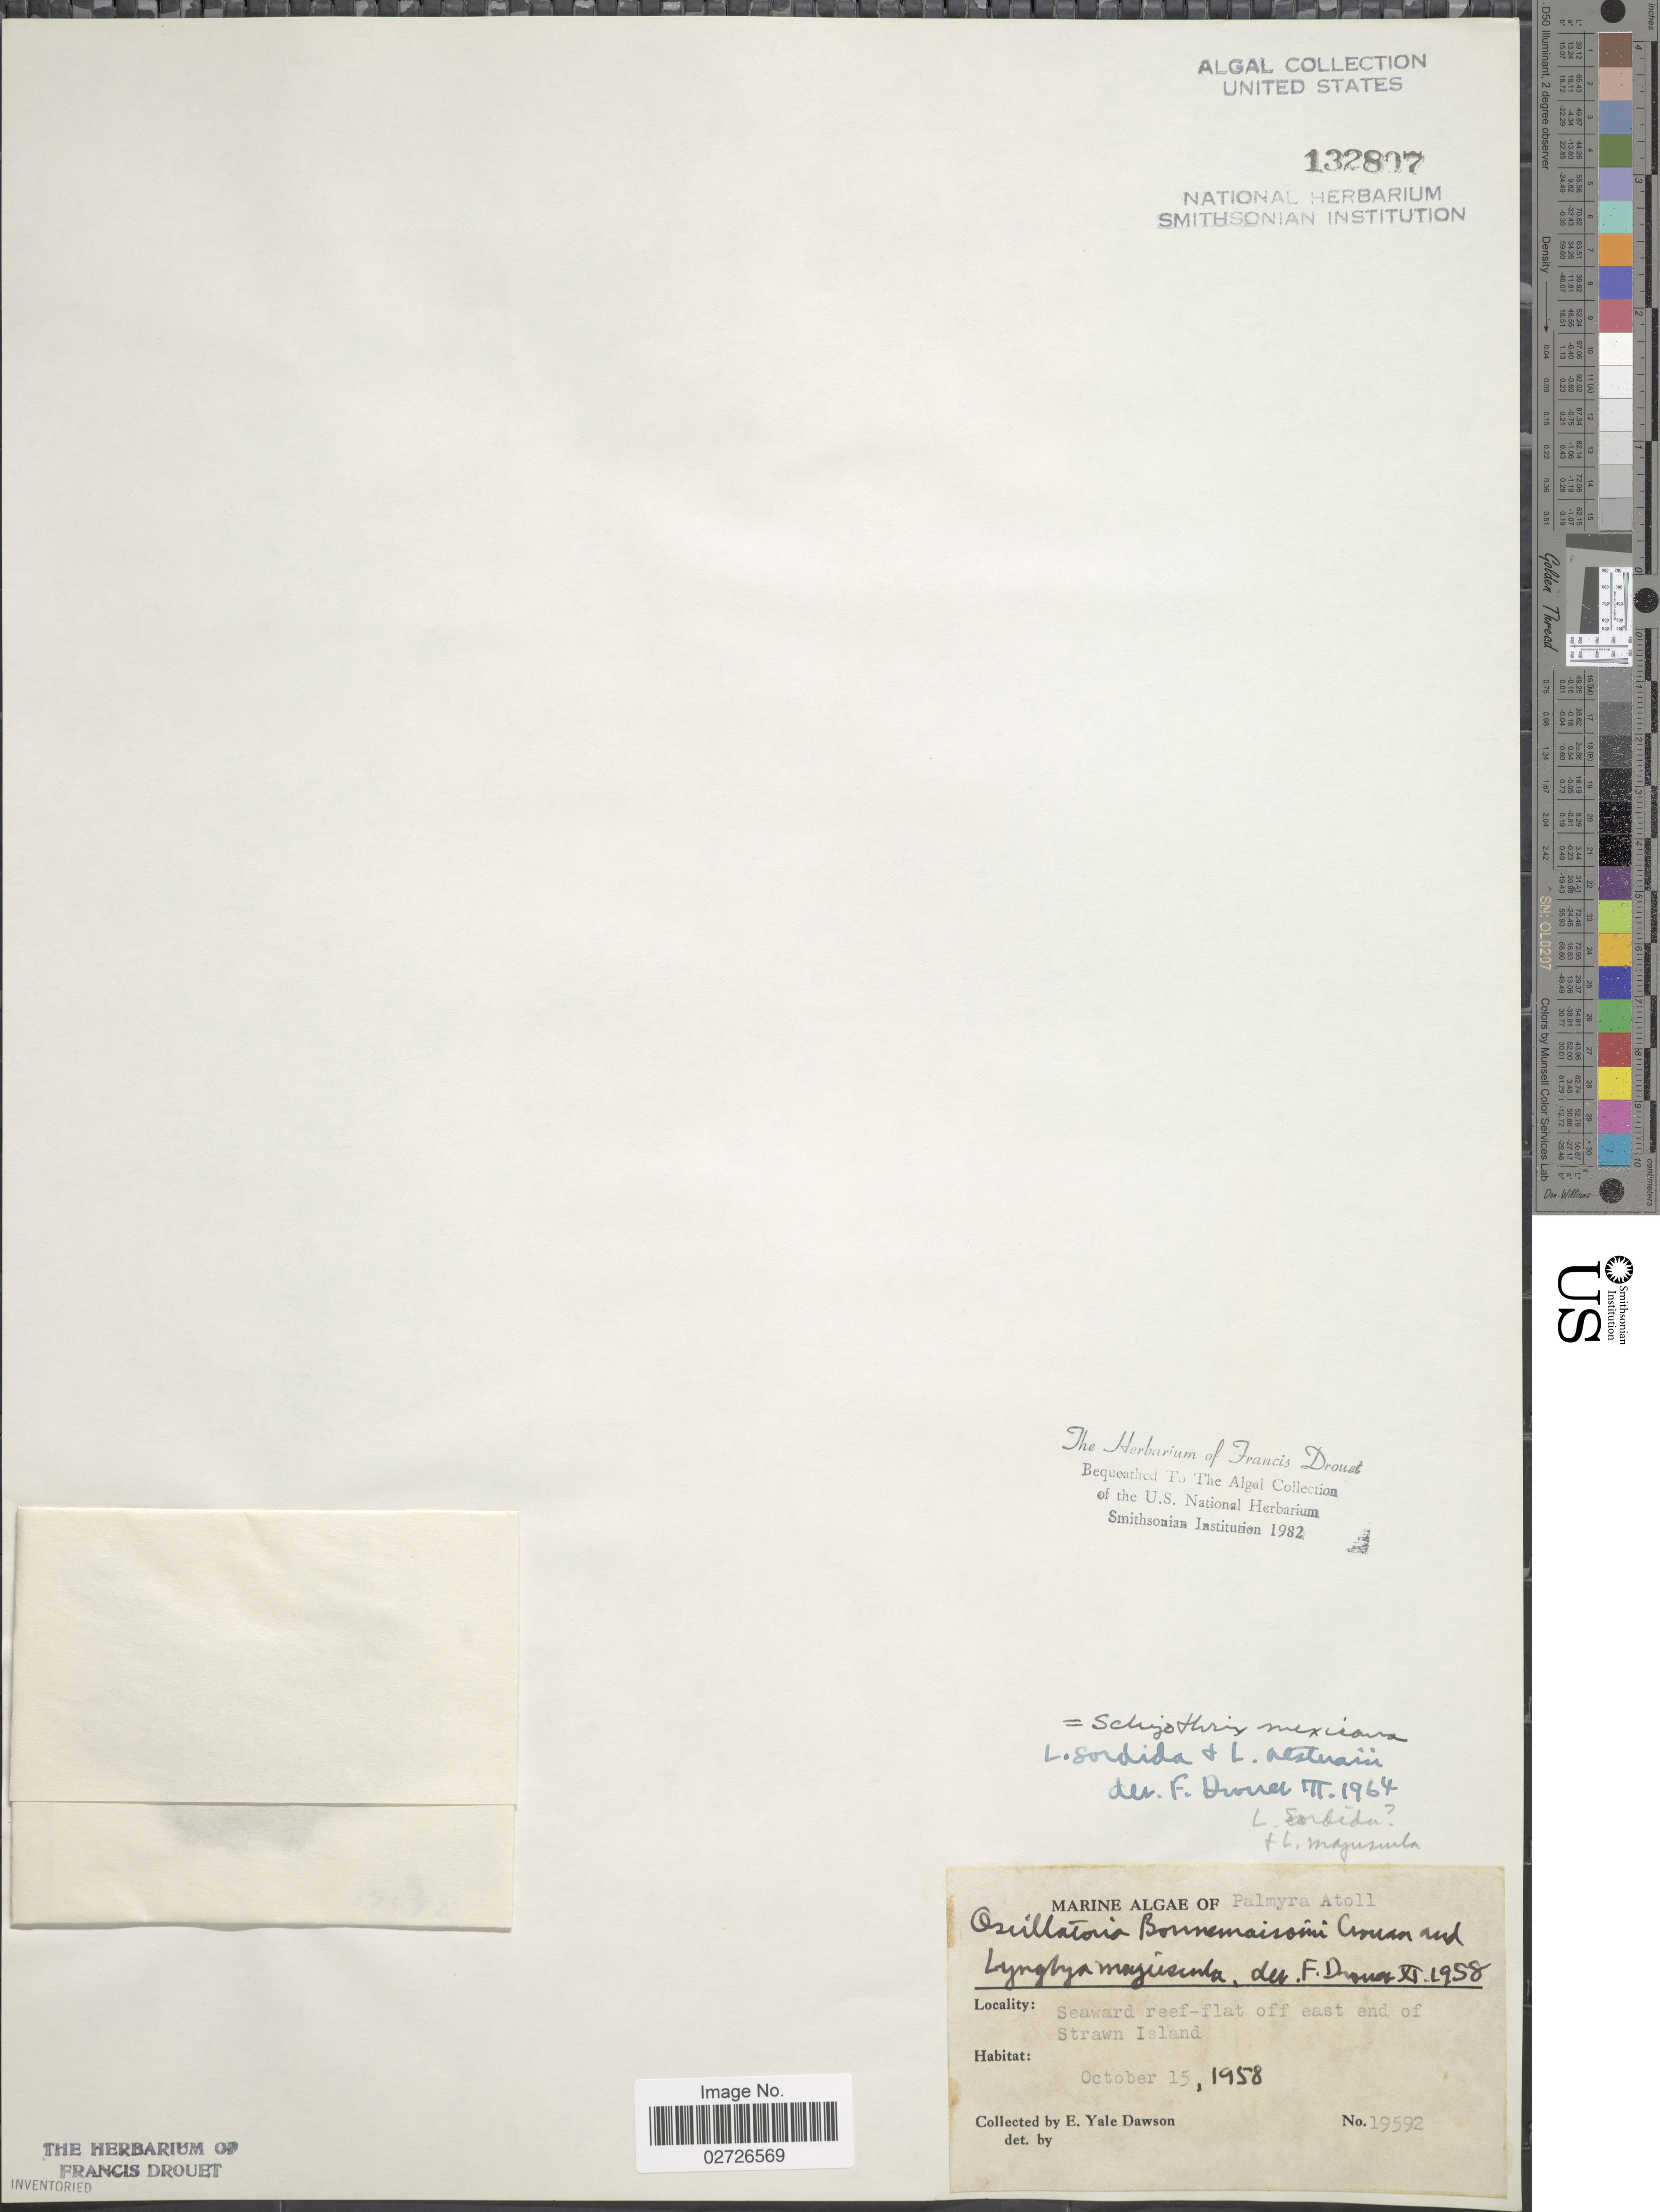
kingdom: Bacteria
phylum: Cyanobacteria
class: Cyanobacteriia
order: Leptolyngbyales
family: Trichocoleusaceae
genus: Schizothrix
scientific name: Schizothrix mexicana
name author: Gomont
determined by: Drouet, F. E.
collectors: E. Y. Dawson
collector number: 19592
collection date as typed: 15 Oct 1958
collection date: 1958-10-15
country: U.S. Administered Pacific Islands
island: Strawn Island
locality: off east end of Strawn Island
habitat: reef-flat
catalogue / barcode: US 132807